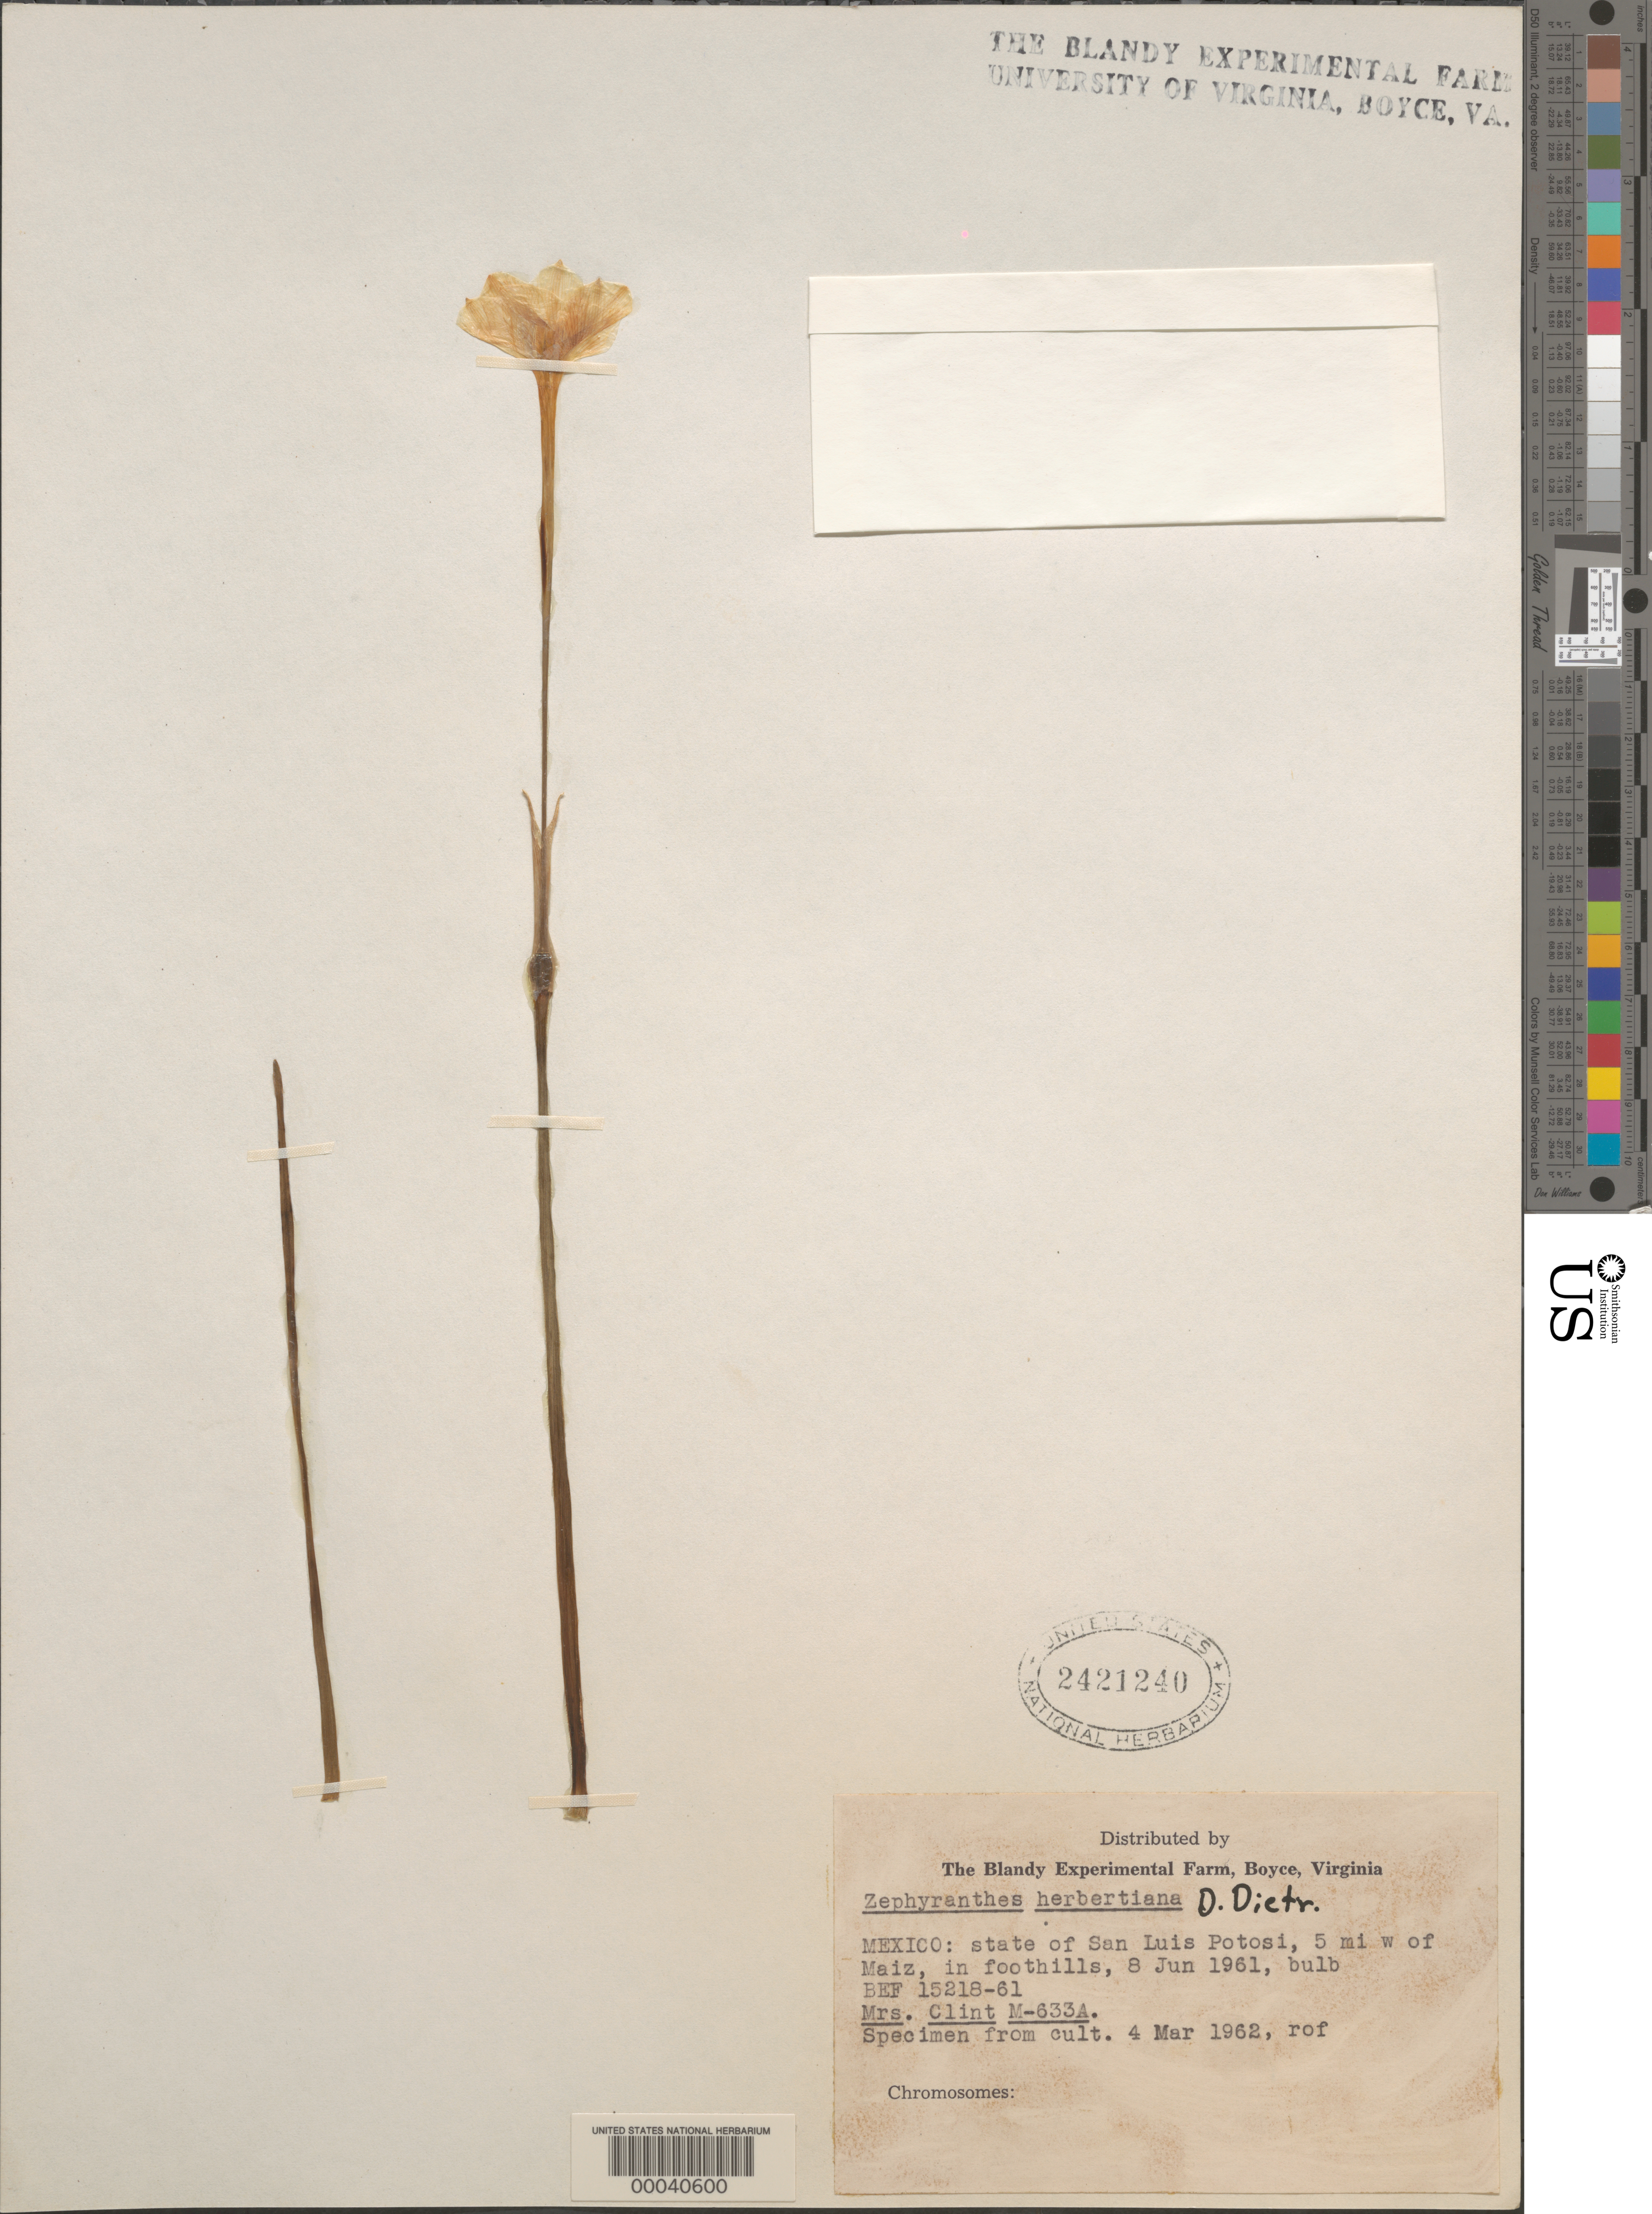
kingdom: Plantae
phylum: Tracheophyta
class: Liliopsida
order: Asparagales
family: Amaryllidaceae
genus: Zephyranthes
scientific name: Zephyranthes herbertiana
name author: D. Dietr.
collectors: M. Clint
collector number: M-633a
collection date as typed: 08 Jun 1961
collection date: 1961-06-08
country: Mexico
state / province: San Luis Potosí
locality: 5 mi. W of Maiz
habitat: In foothills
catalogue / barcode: US 2421240